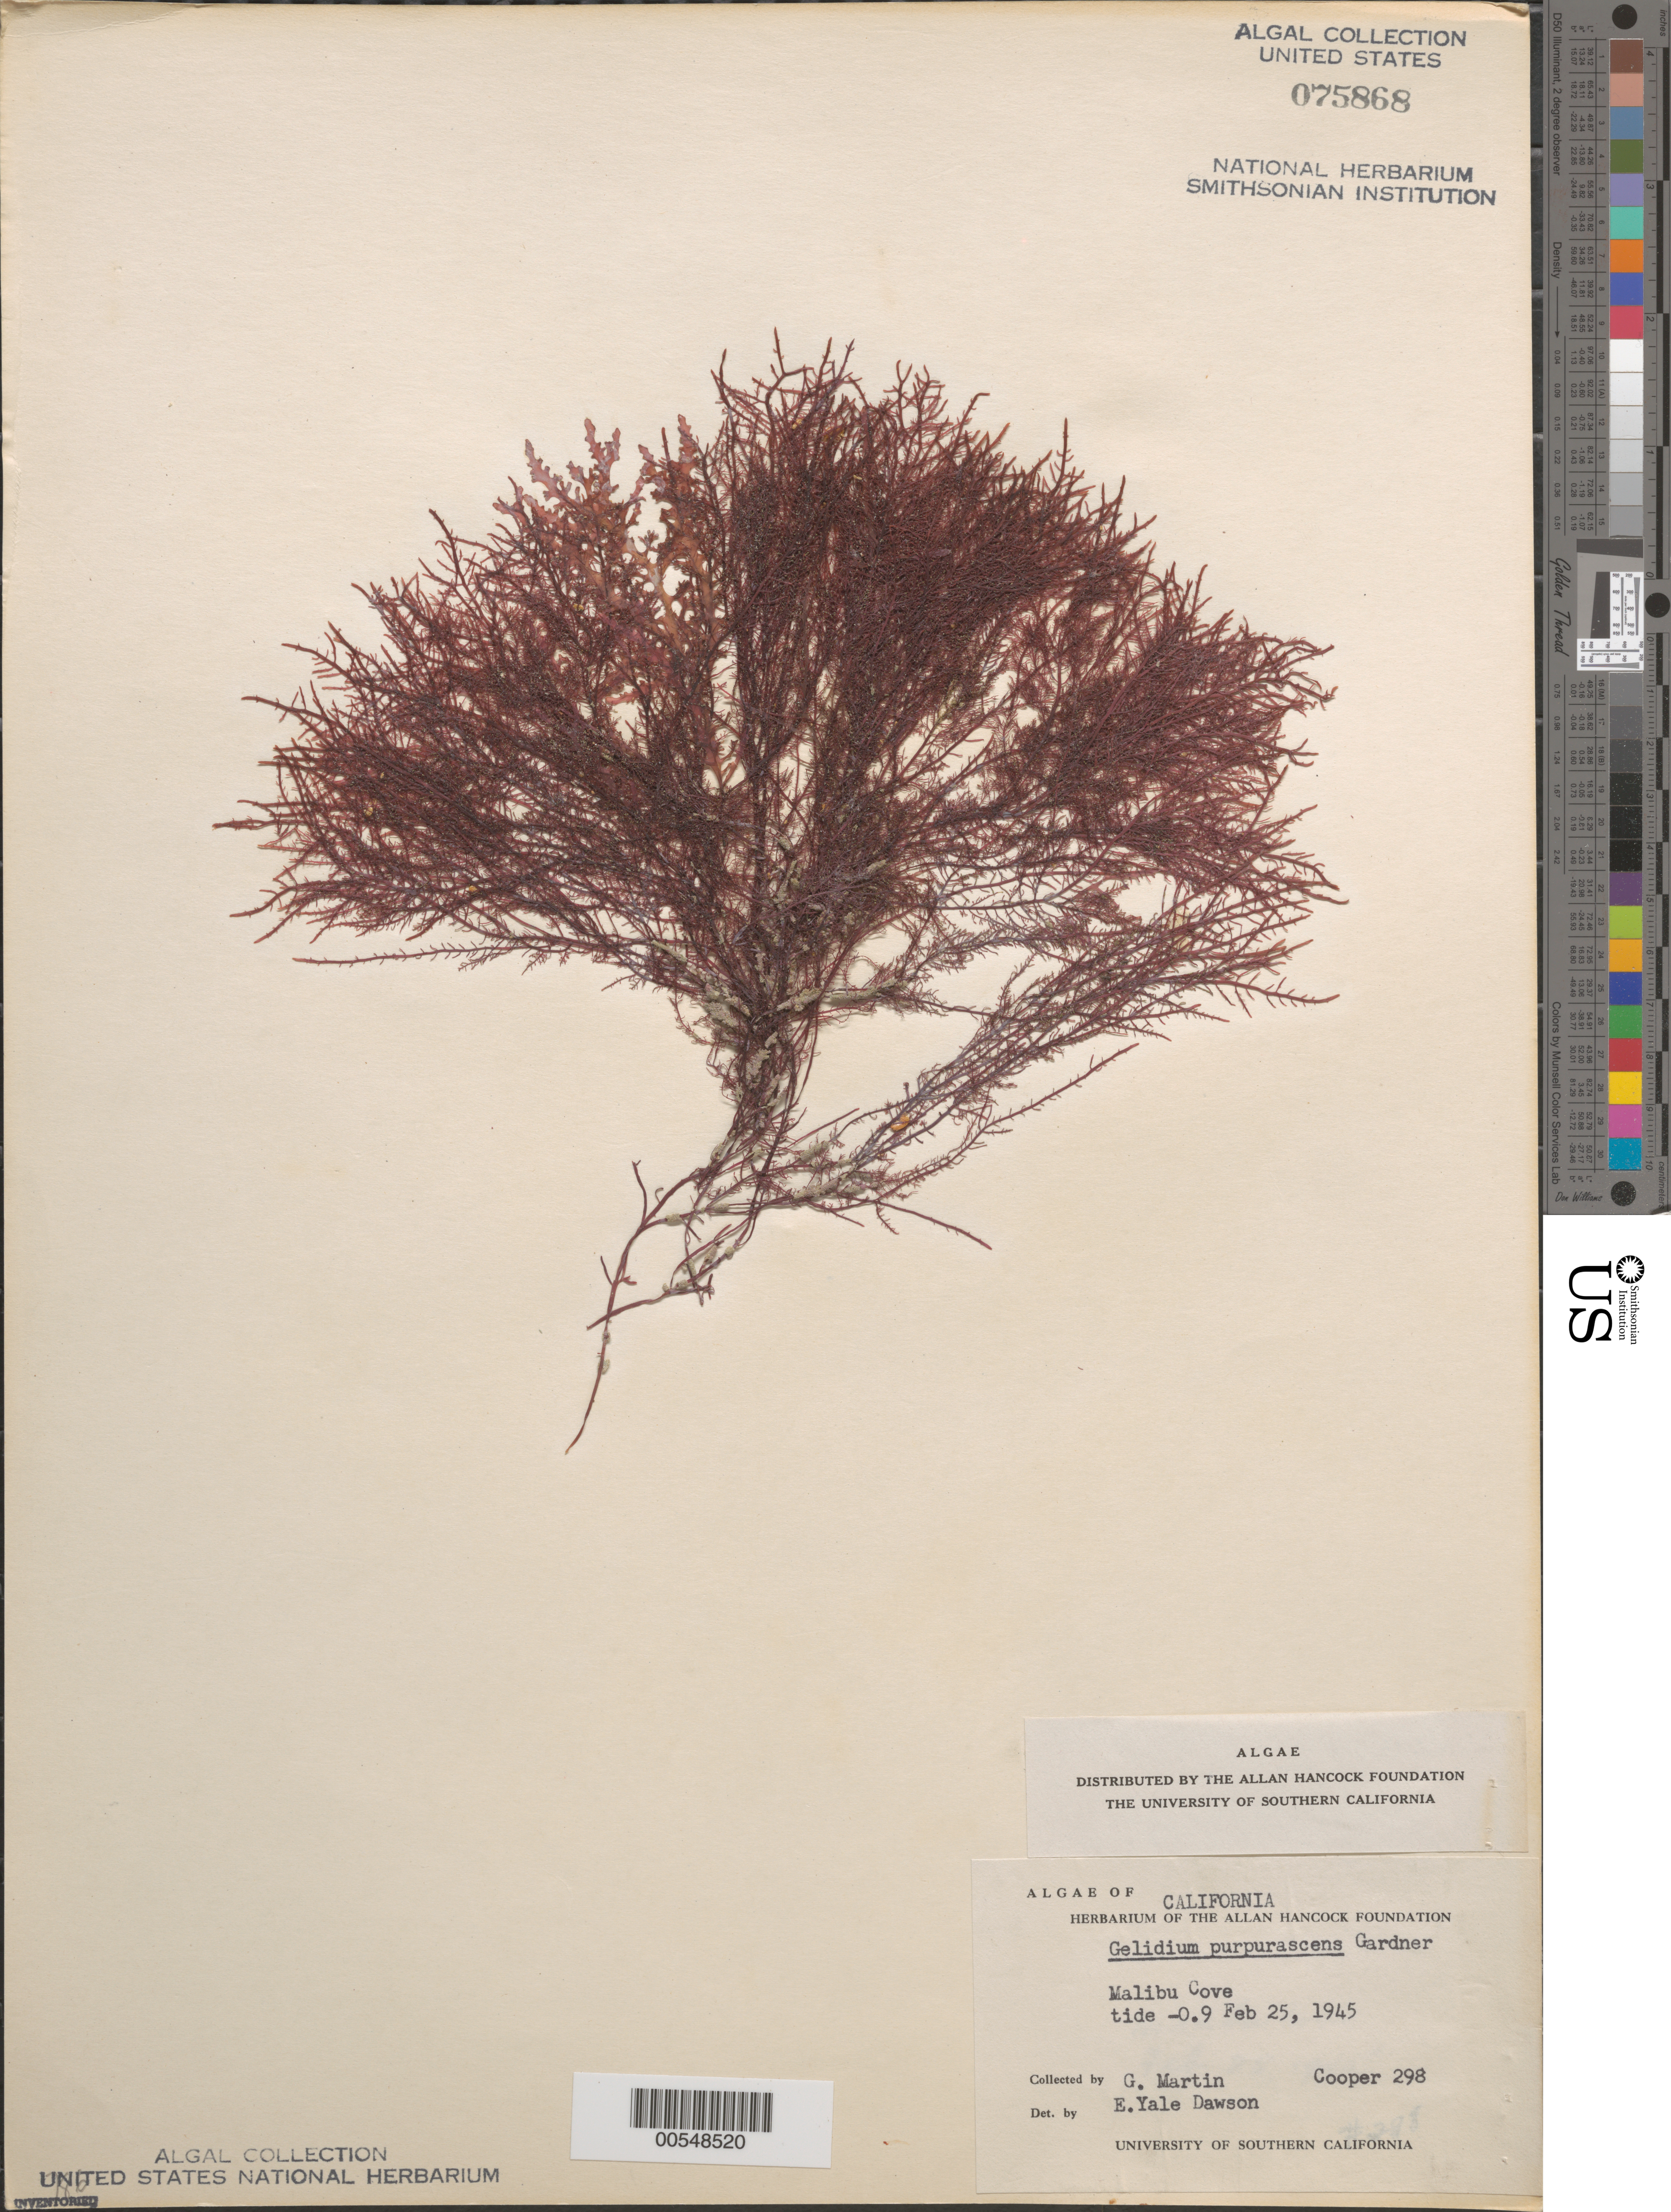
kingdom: Plantae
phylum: Rhodophyta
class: Florideophyceae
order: Gelidiales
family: Gelidiaceae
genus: Gelidium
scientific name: Gelidium purpurascens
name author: N.L. Gardner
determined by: Dawson, E. Y.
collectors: G. Martin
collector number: Cooper 298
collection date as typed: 25 Feb 1945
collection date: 1945-02-25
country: United States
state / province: California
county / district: Los Angeles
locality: Malibu Cove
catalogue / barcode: US 75868